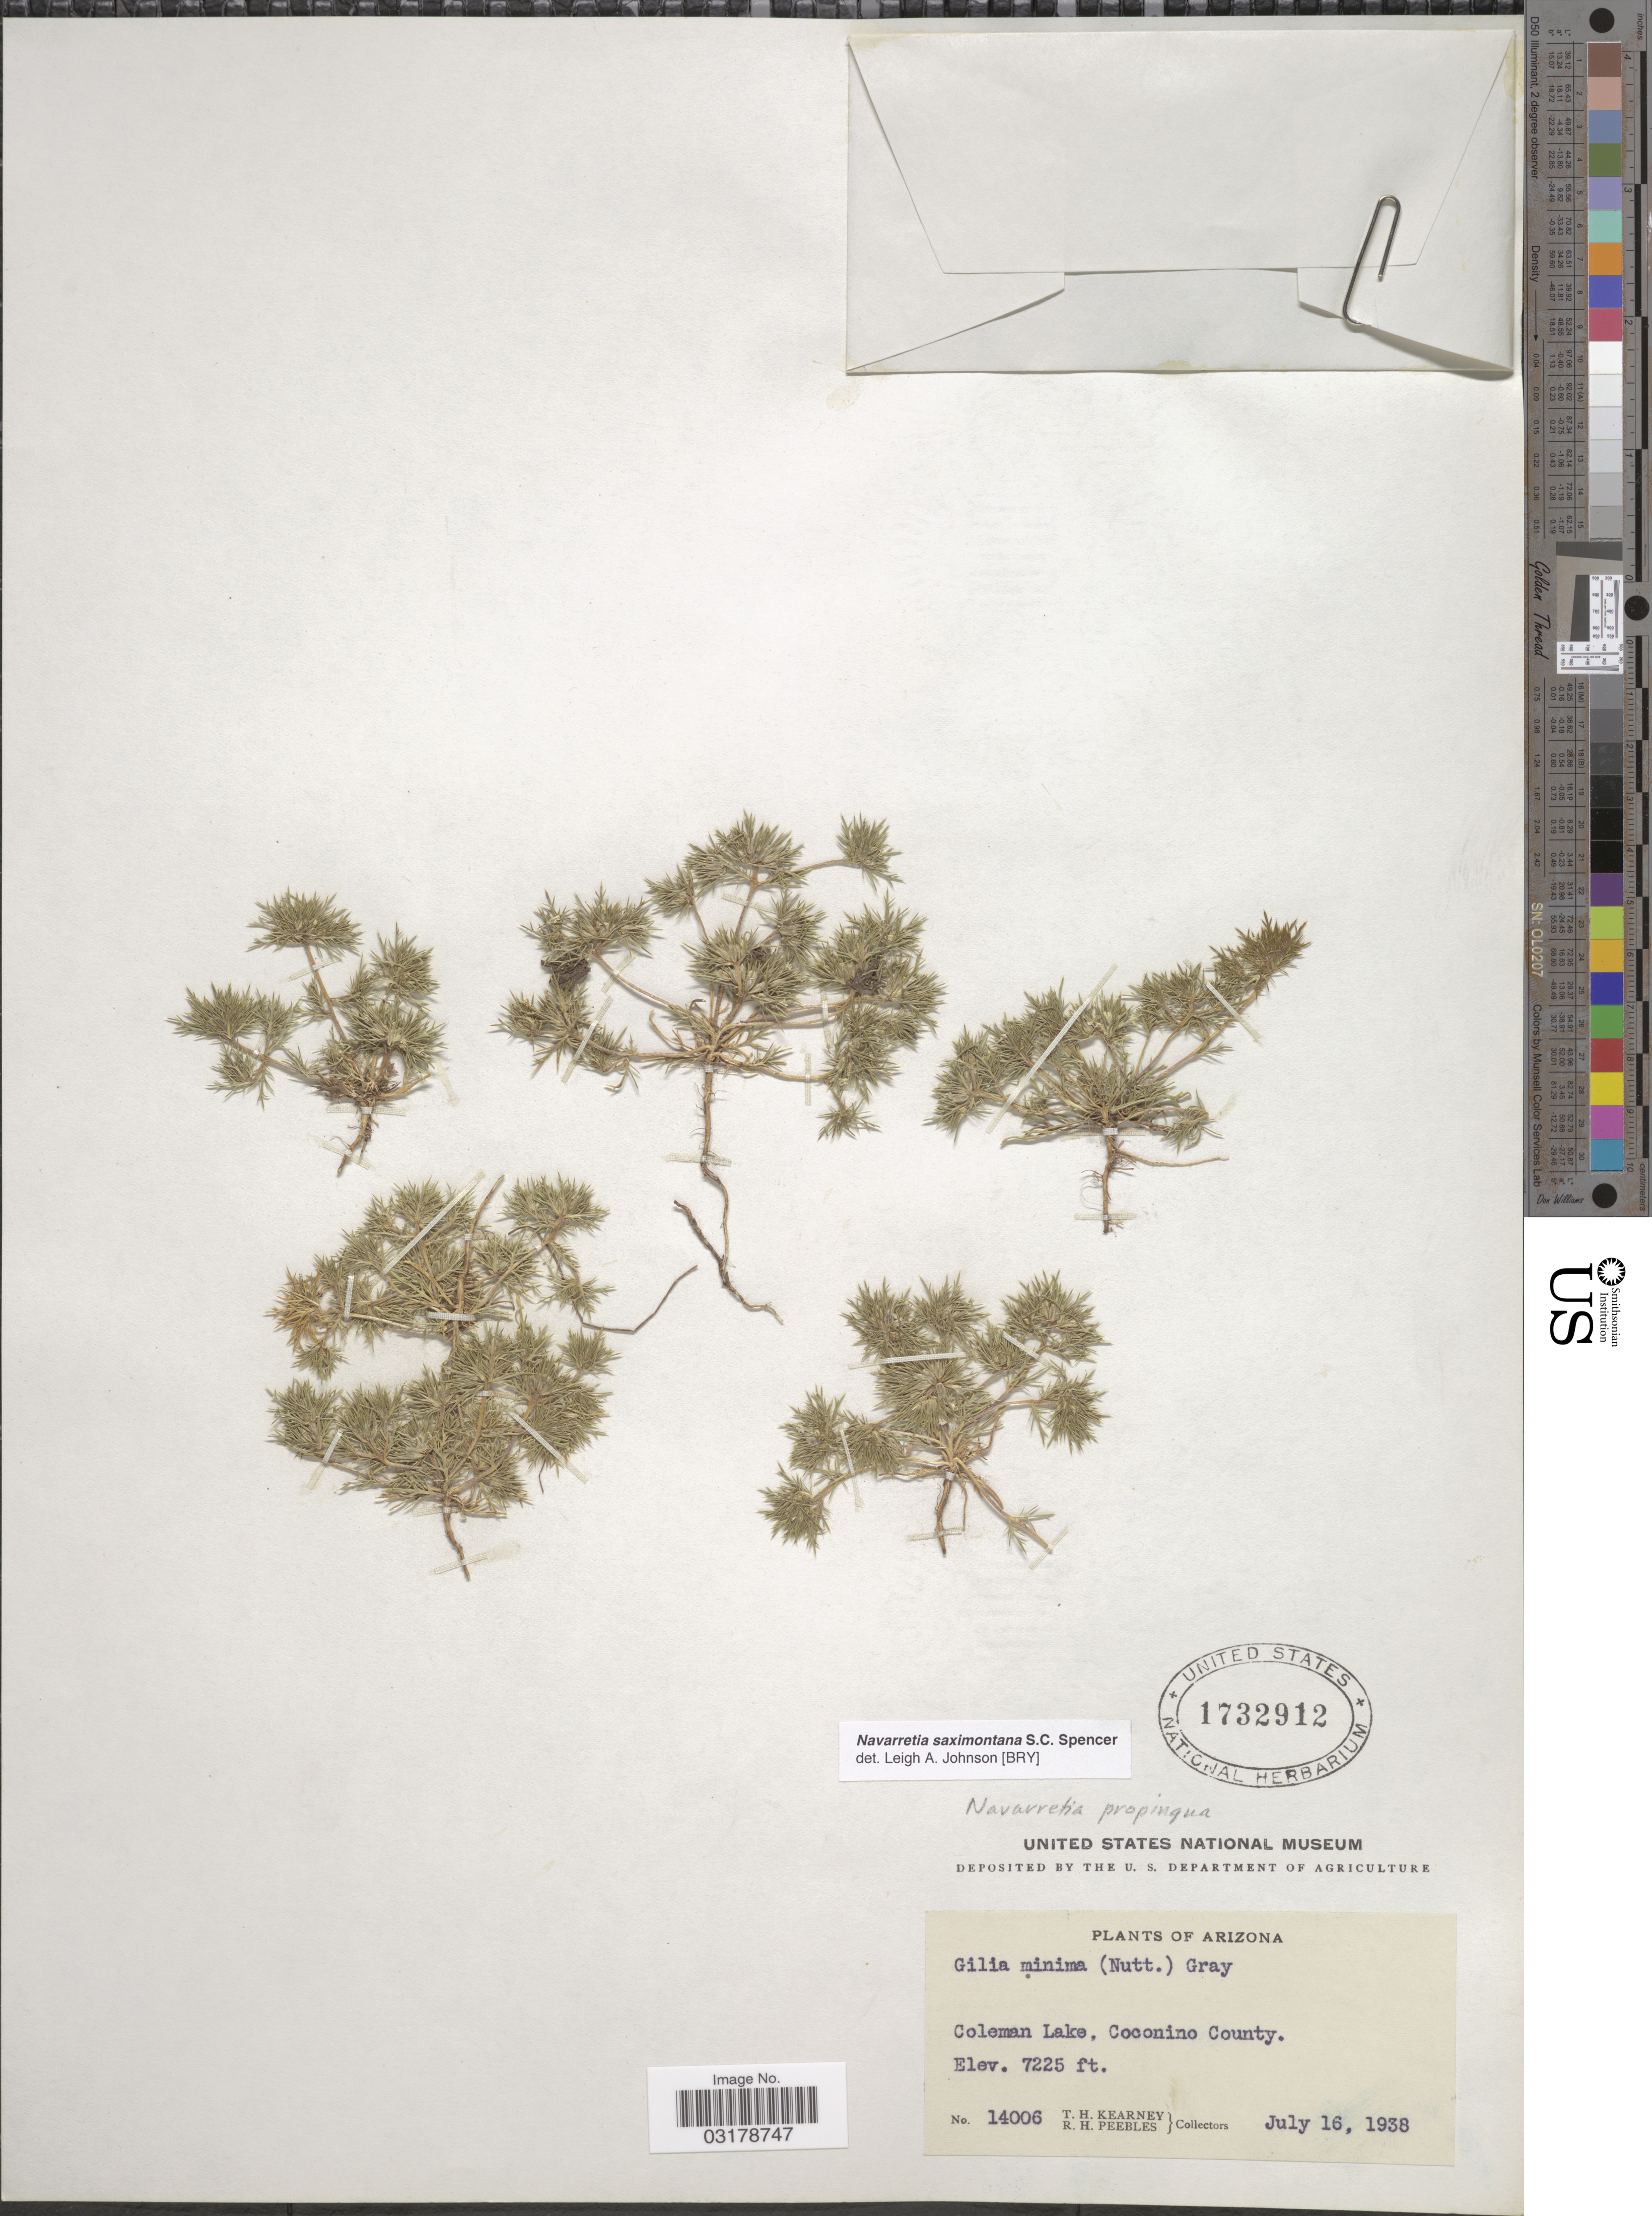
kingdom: Plantae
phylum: Tracheophyta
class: Magnoliopsida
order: Ericales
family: Polemoniaceae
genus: Navarretia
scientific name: Navarretia saximontana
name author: S.C. Spencer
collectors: T. H. Kearney & R. H. Peebles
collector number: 14006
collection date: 1938-07-16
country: United States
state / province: Arizona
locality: Coleman Lake, Coconino County.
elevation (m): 2202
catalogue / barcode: US 1732912